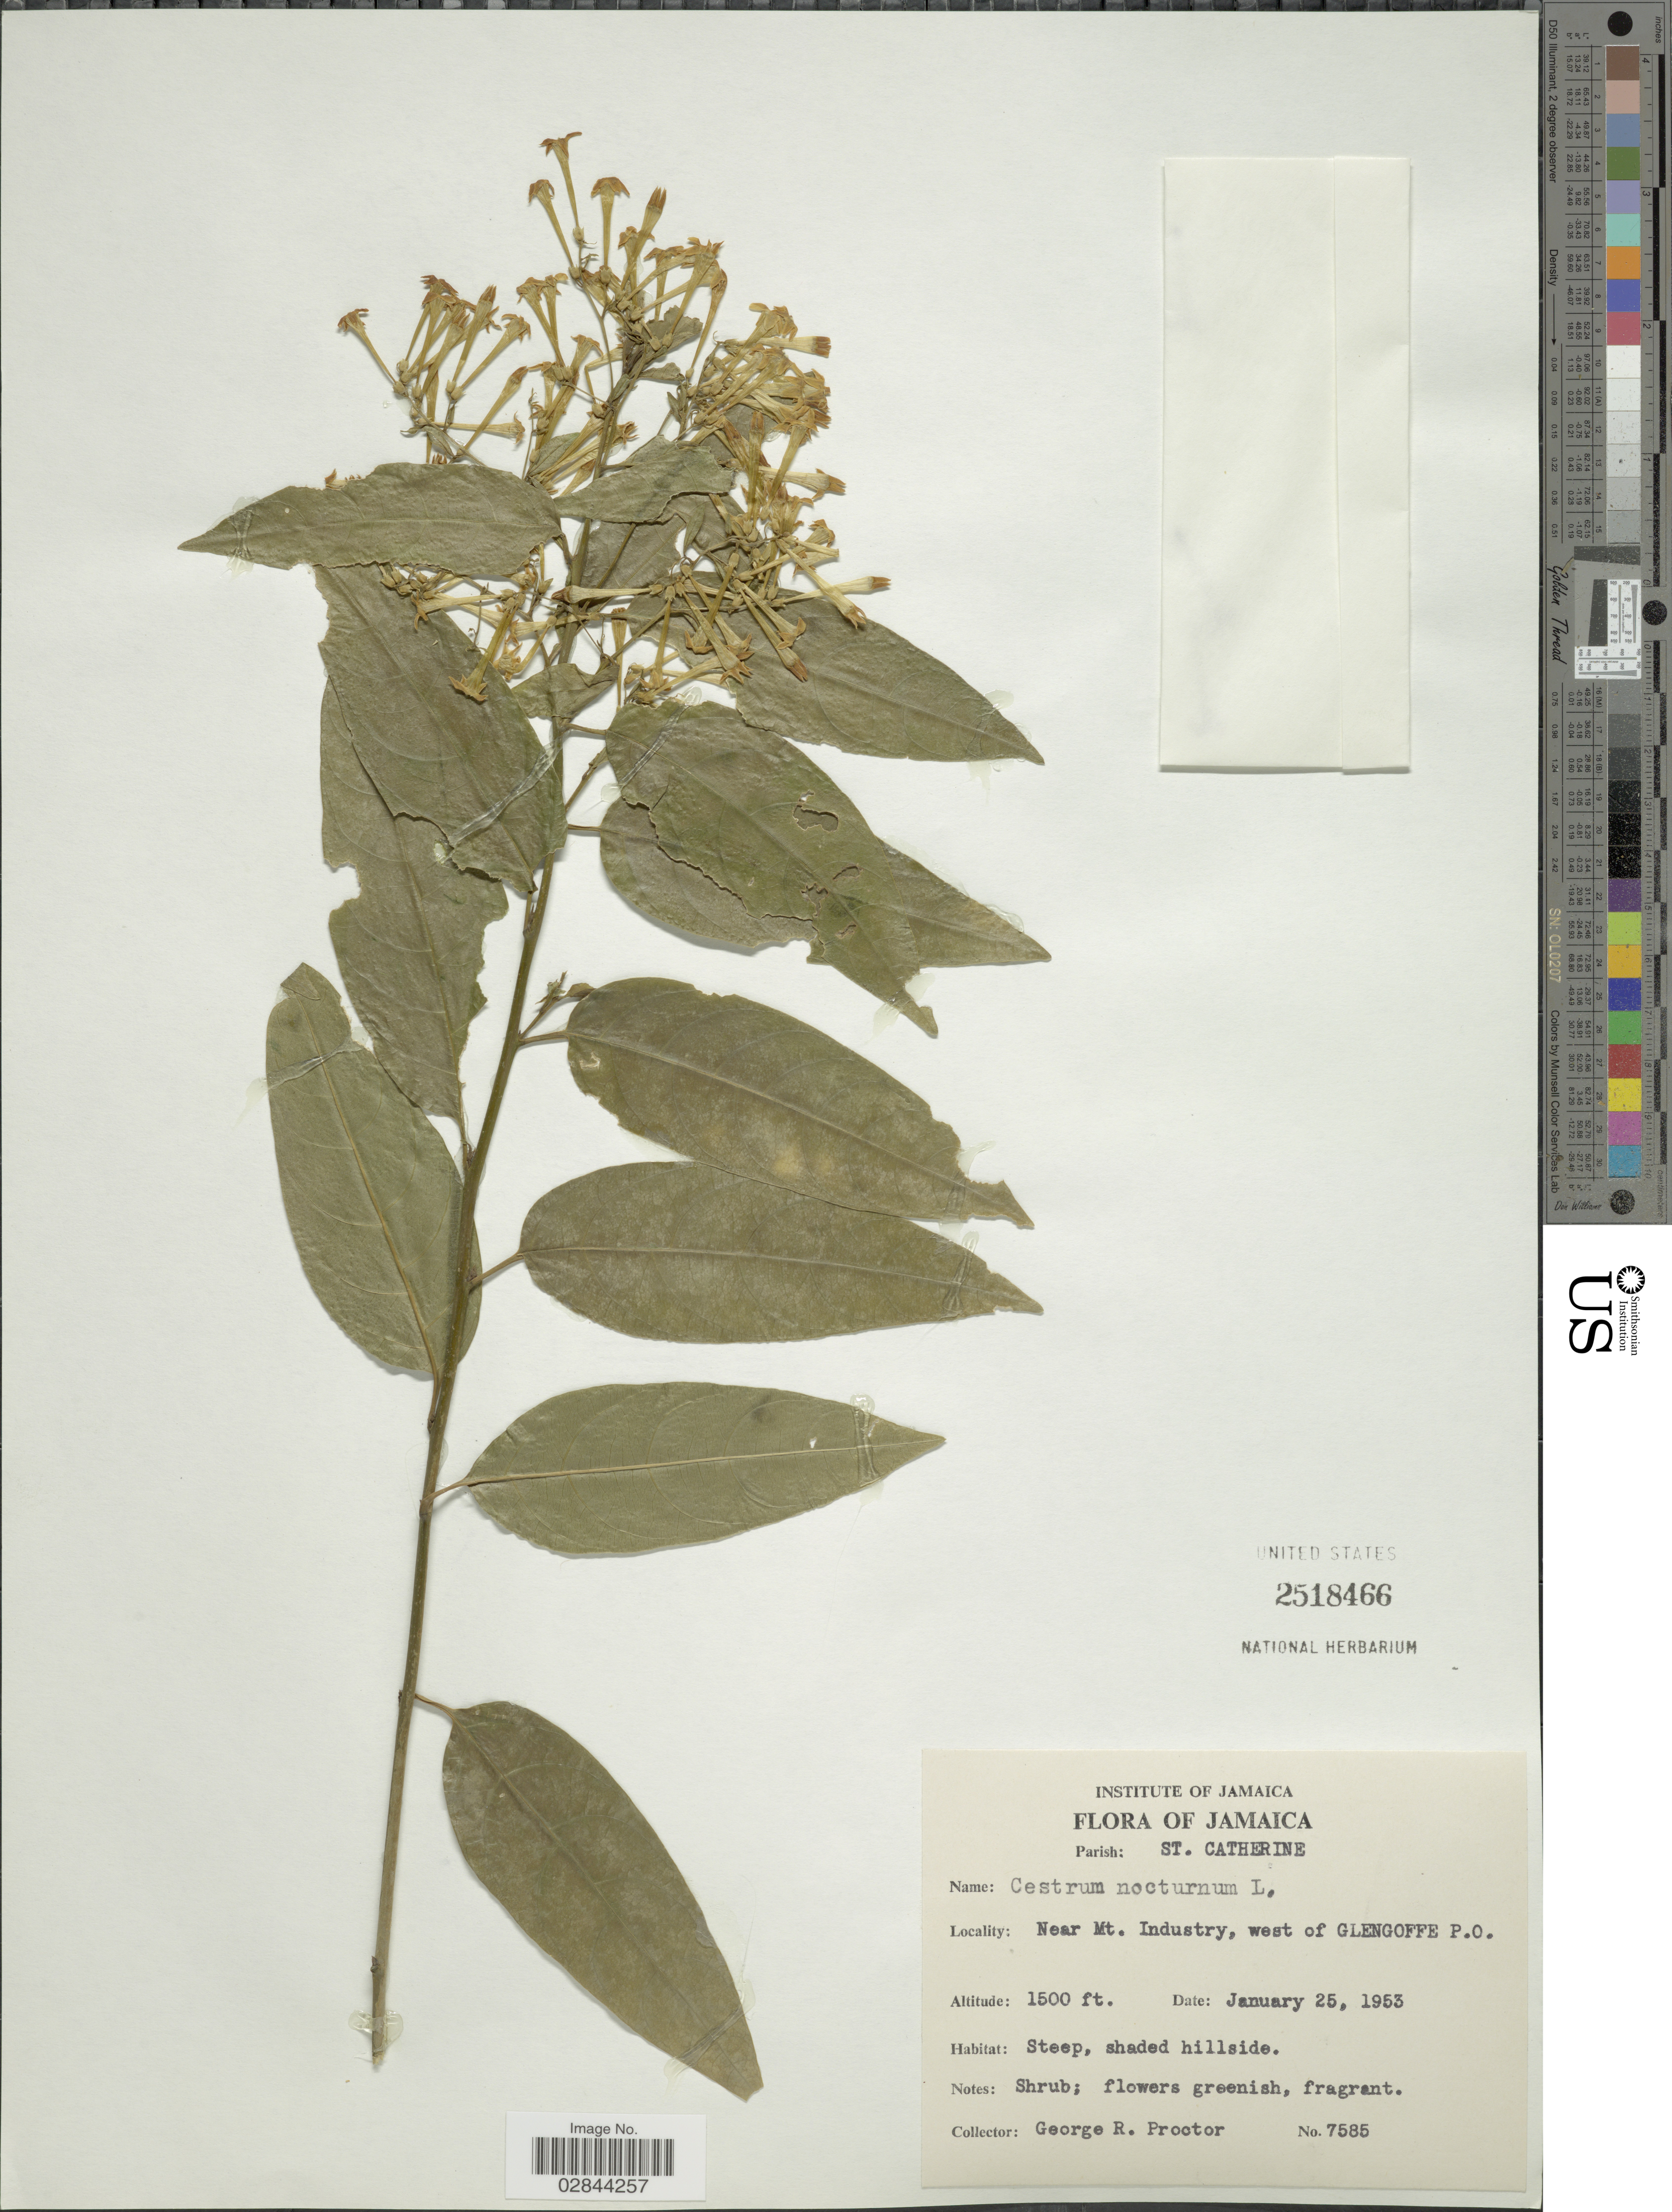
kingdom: Plantae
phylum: Tracheophyta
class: Magnoliopsida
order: Solanales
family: Solanaceae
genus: Cestrum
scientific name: Cestrum nocturnum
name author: L.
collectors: G. R. Proctor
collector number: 7585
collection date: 1953-01-25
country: Jamaica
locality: Parish: St Catherine, Near Mt. Industry, west of Glengoffe P.O.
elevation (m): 457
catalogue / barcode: US 2518466